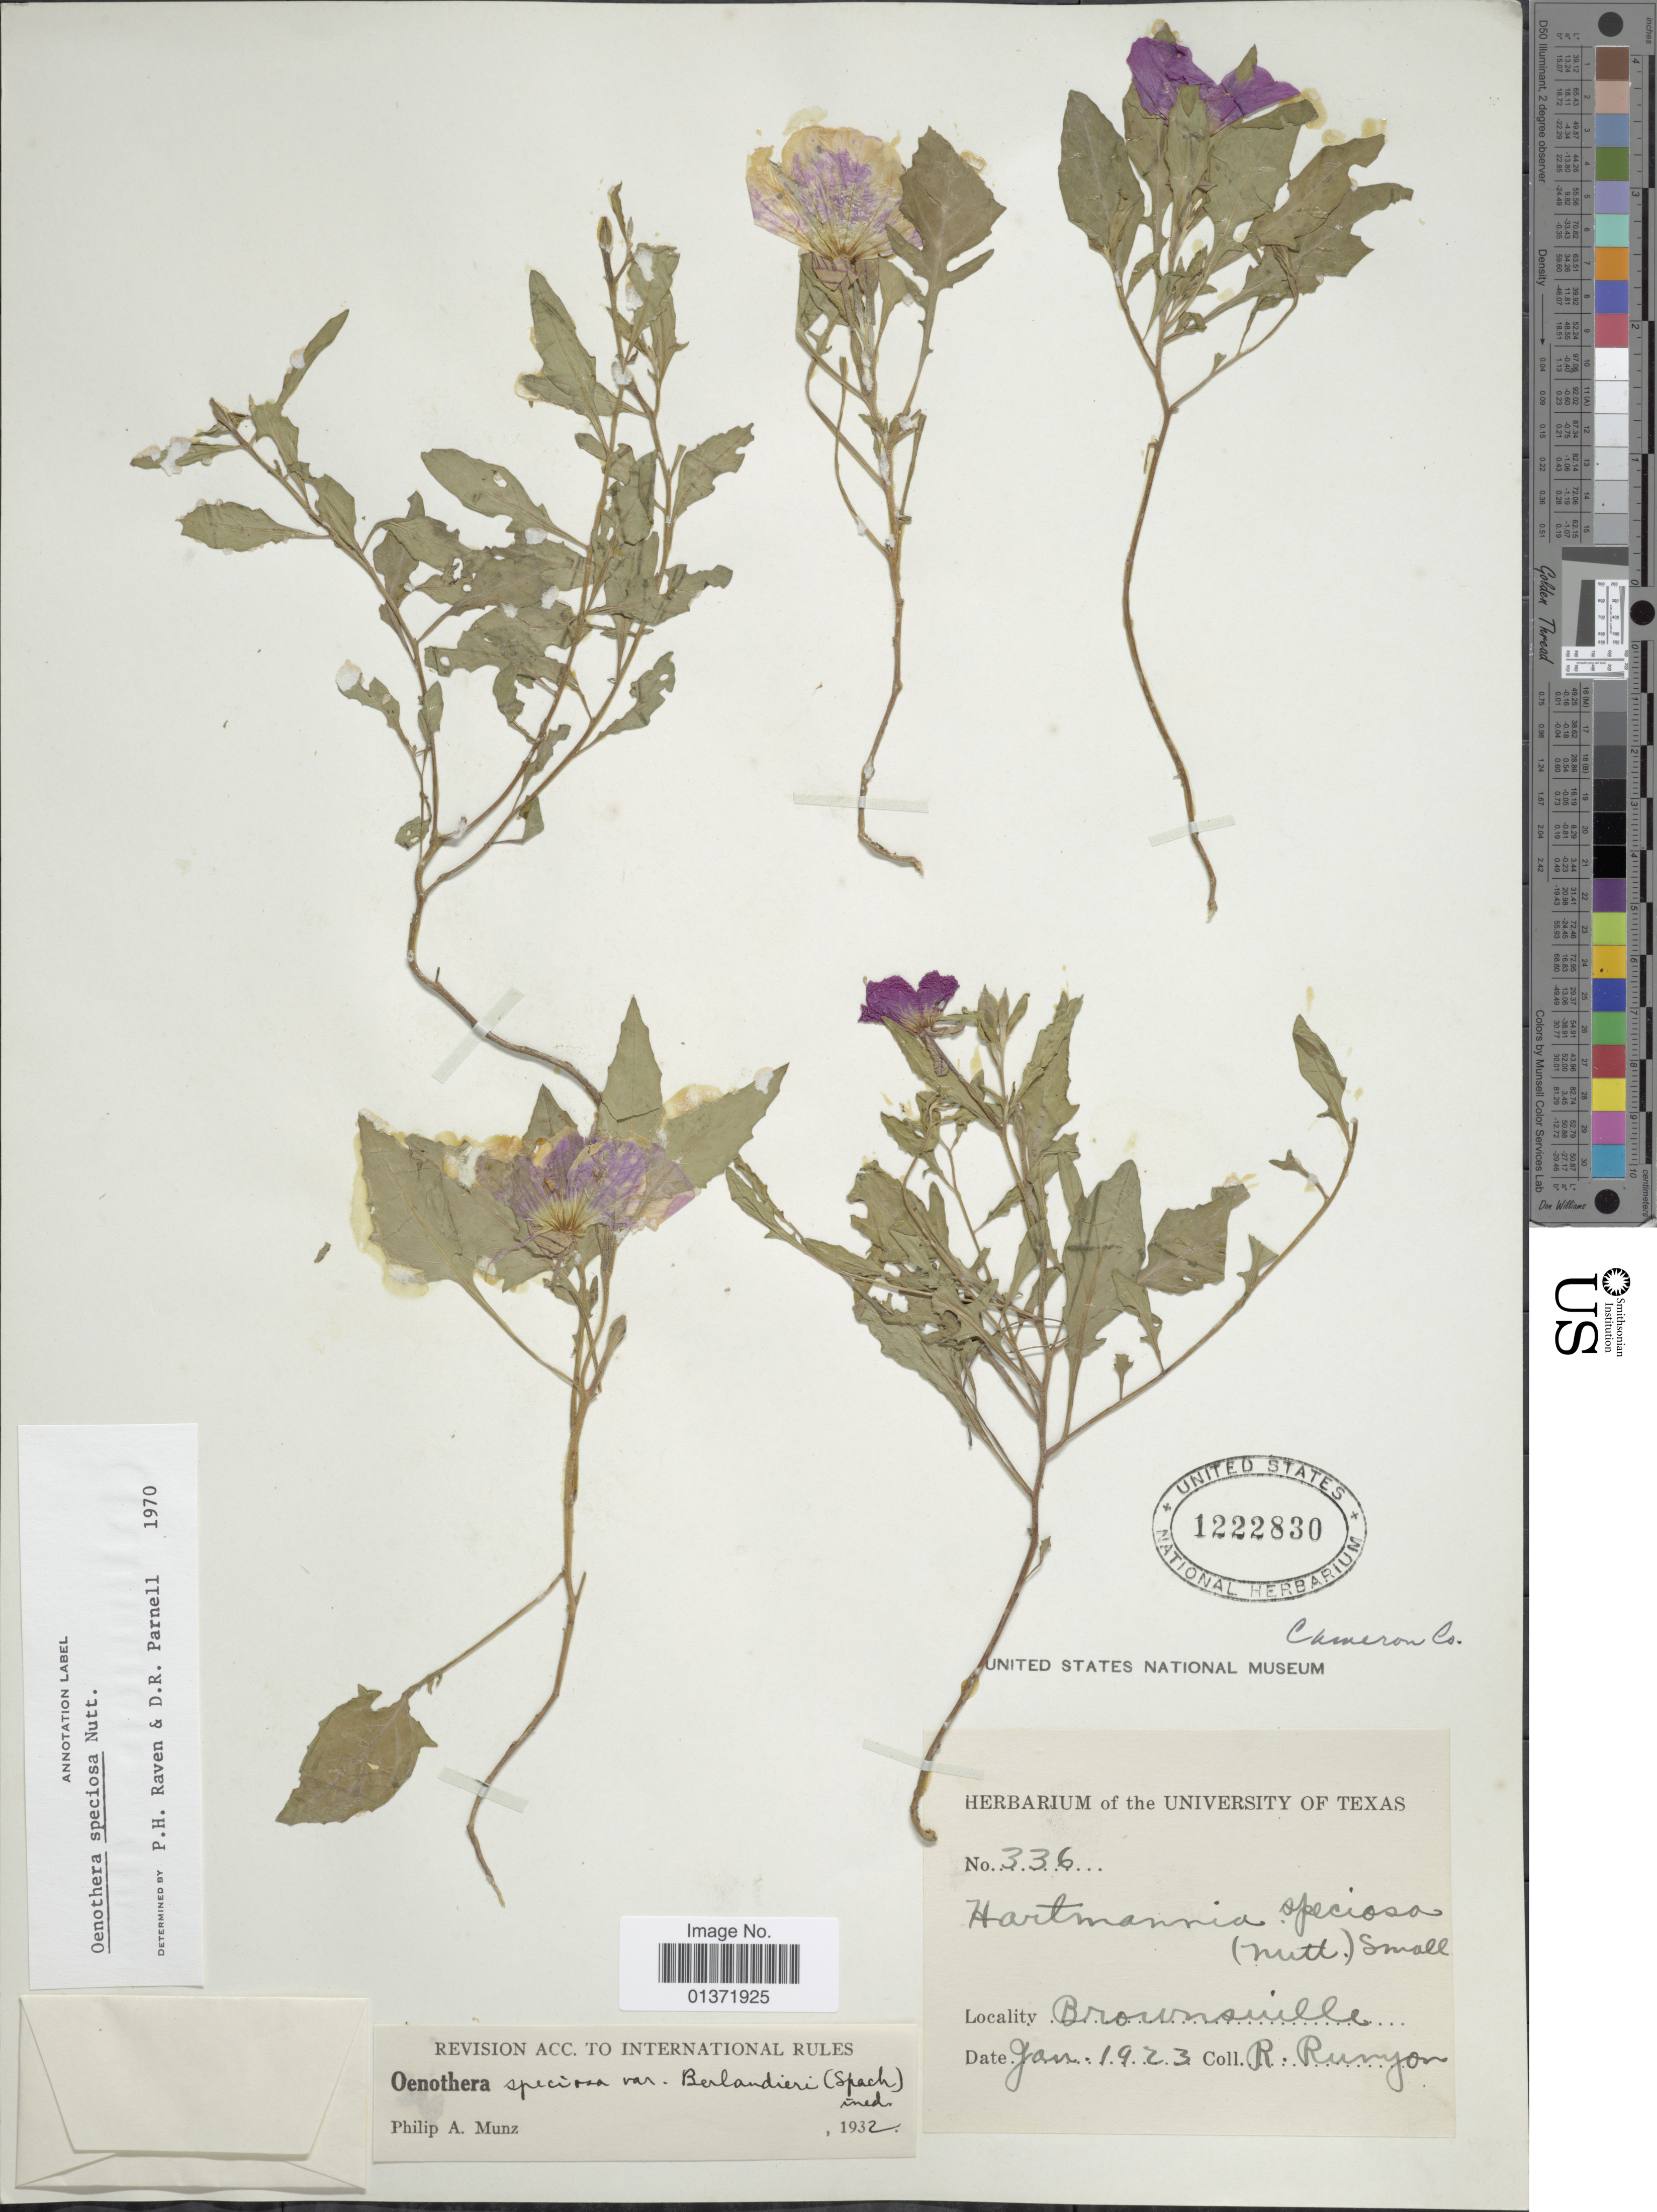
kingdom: Plantae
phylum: Tracheophyta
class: Magnoliopsida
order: Myrtales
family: Onagraceae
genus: Oenothera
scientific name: Oenothera speciosa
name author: Nutt.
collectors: R. Runyan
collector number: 336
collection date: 1923-01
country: United States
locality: Brownsville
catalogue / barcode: US 1222830